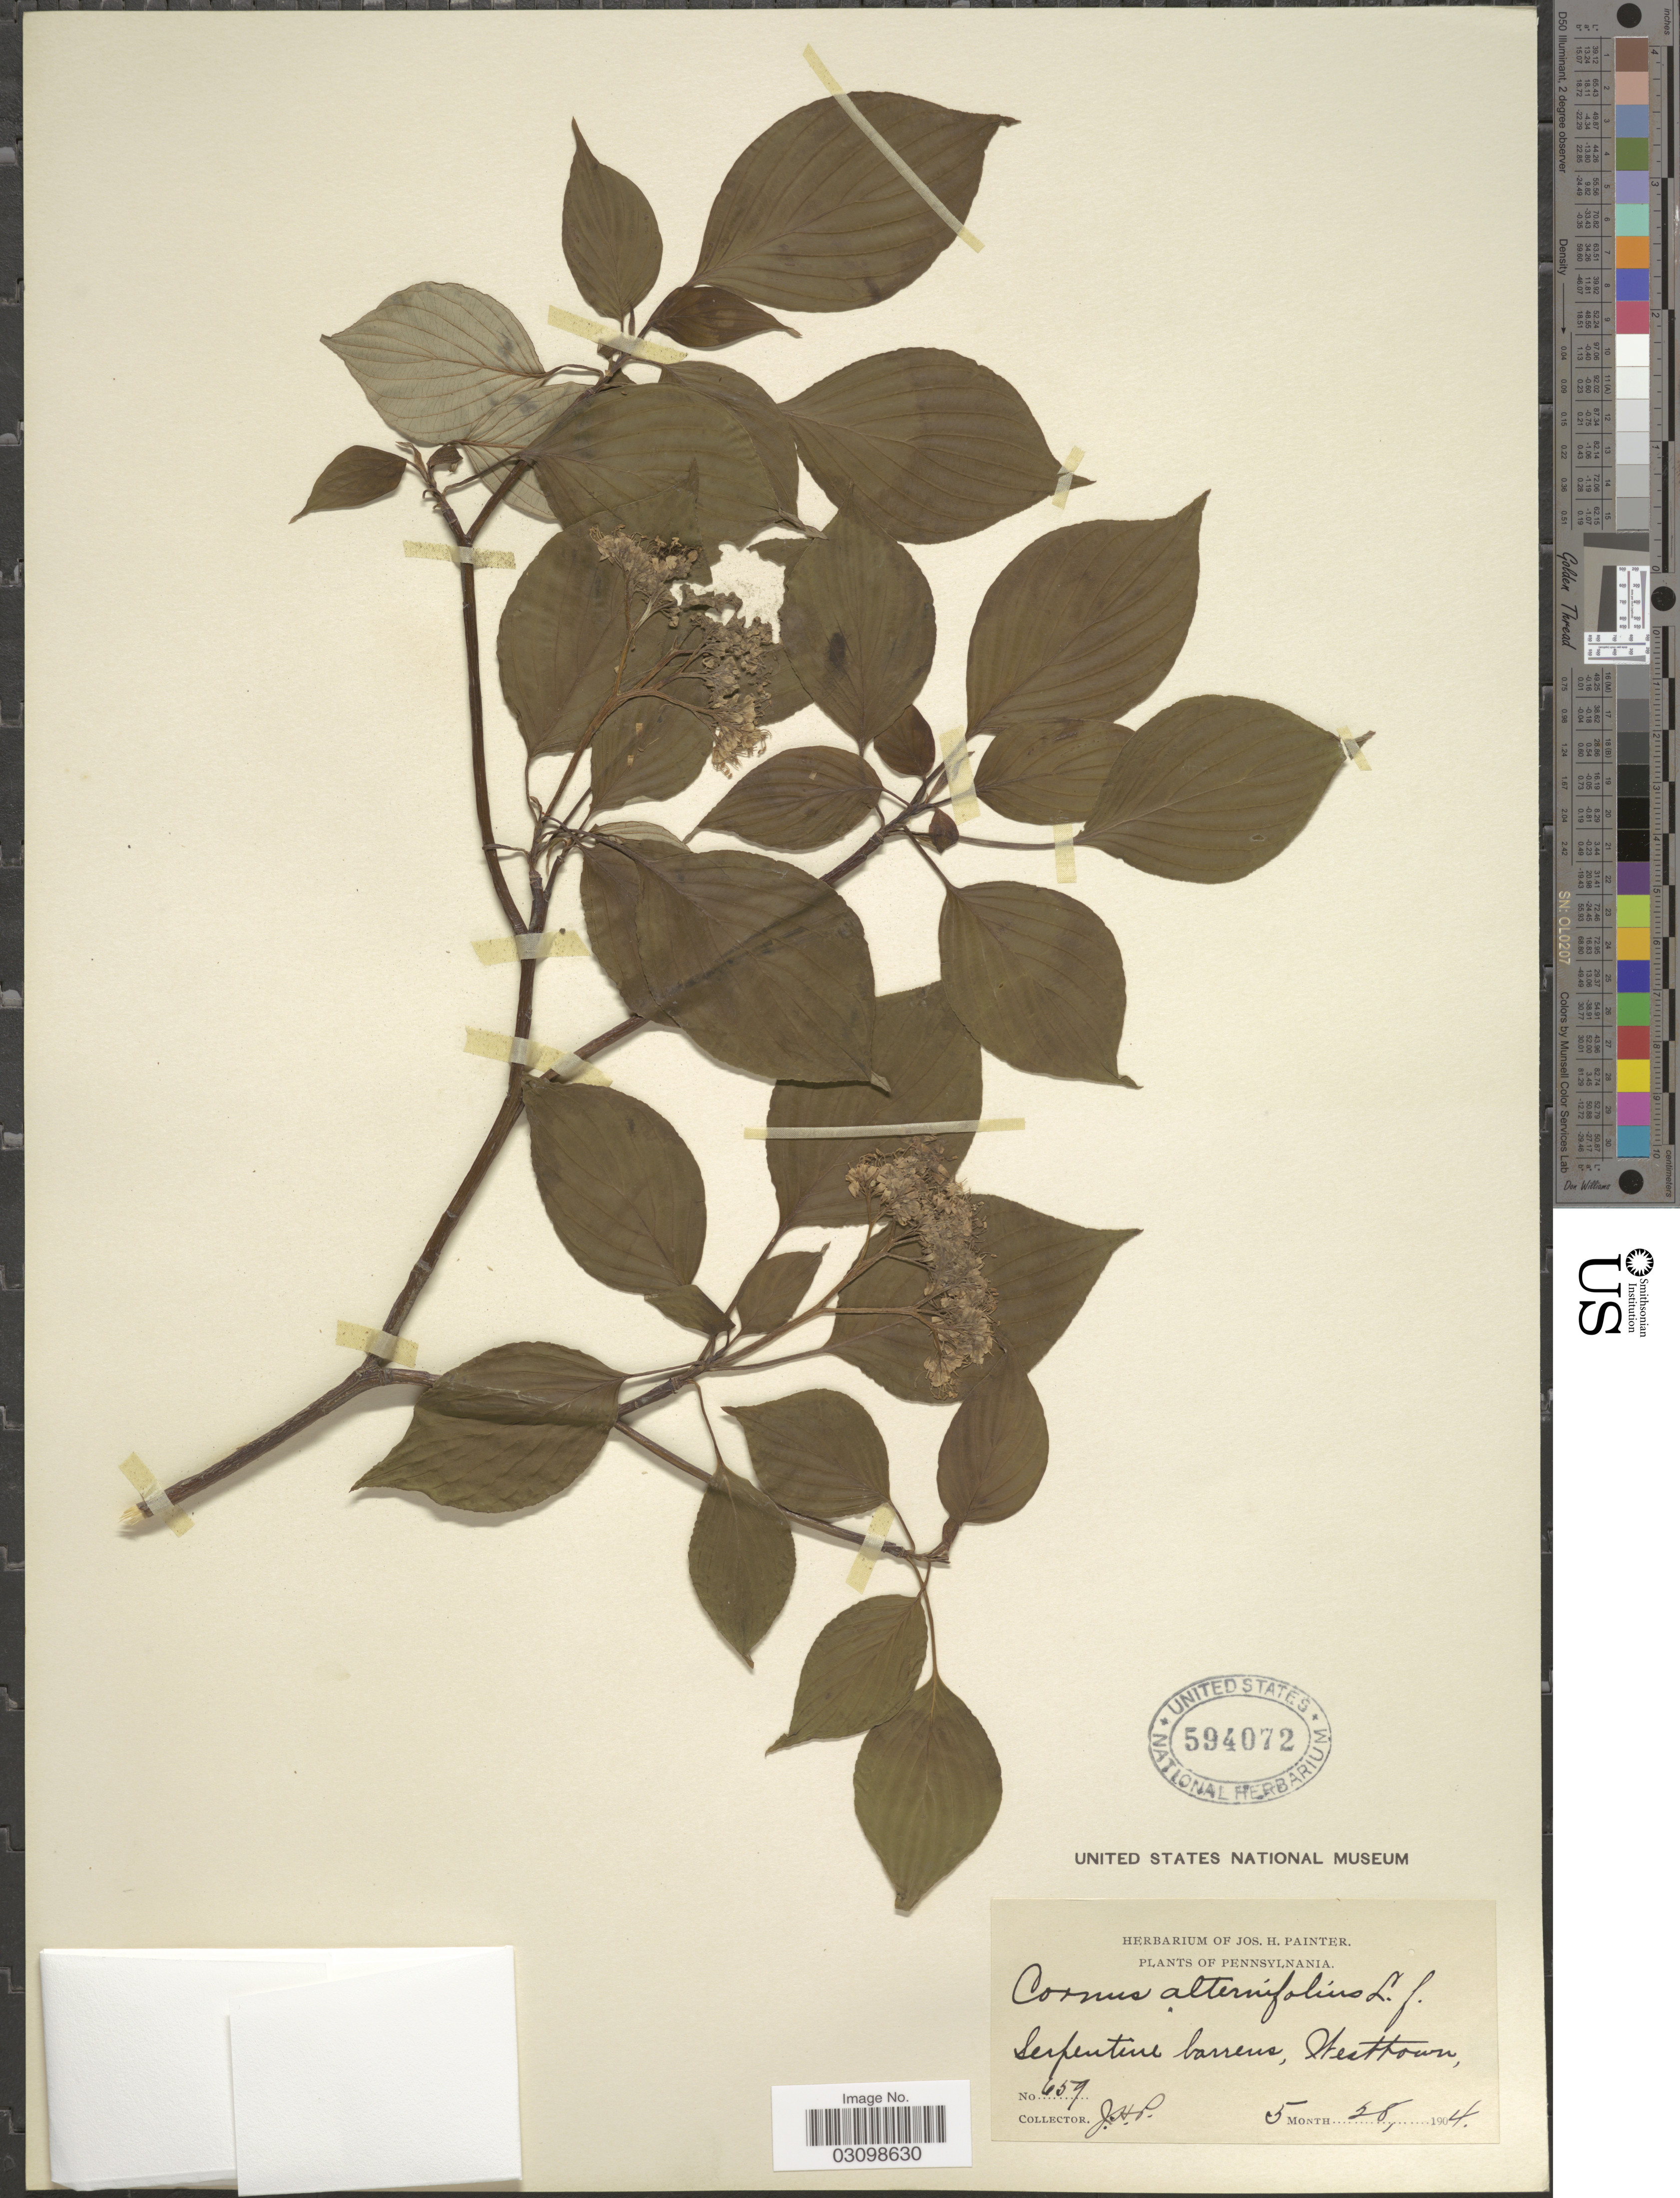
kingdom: Plantae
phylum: Tracheophyta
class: Magnoliopsida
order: Cornales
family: Cornaceae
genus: Cornus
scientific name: Cornus alternifolia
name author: L.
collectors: J. H. Painter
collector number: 659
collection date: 1904-05-28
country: United States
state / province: Pennsylvania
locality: Serpentine barrens, Westtown.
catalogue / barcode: US 594072